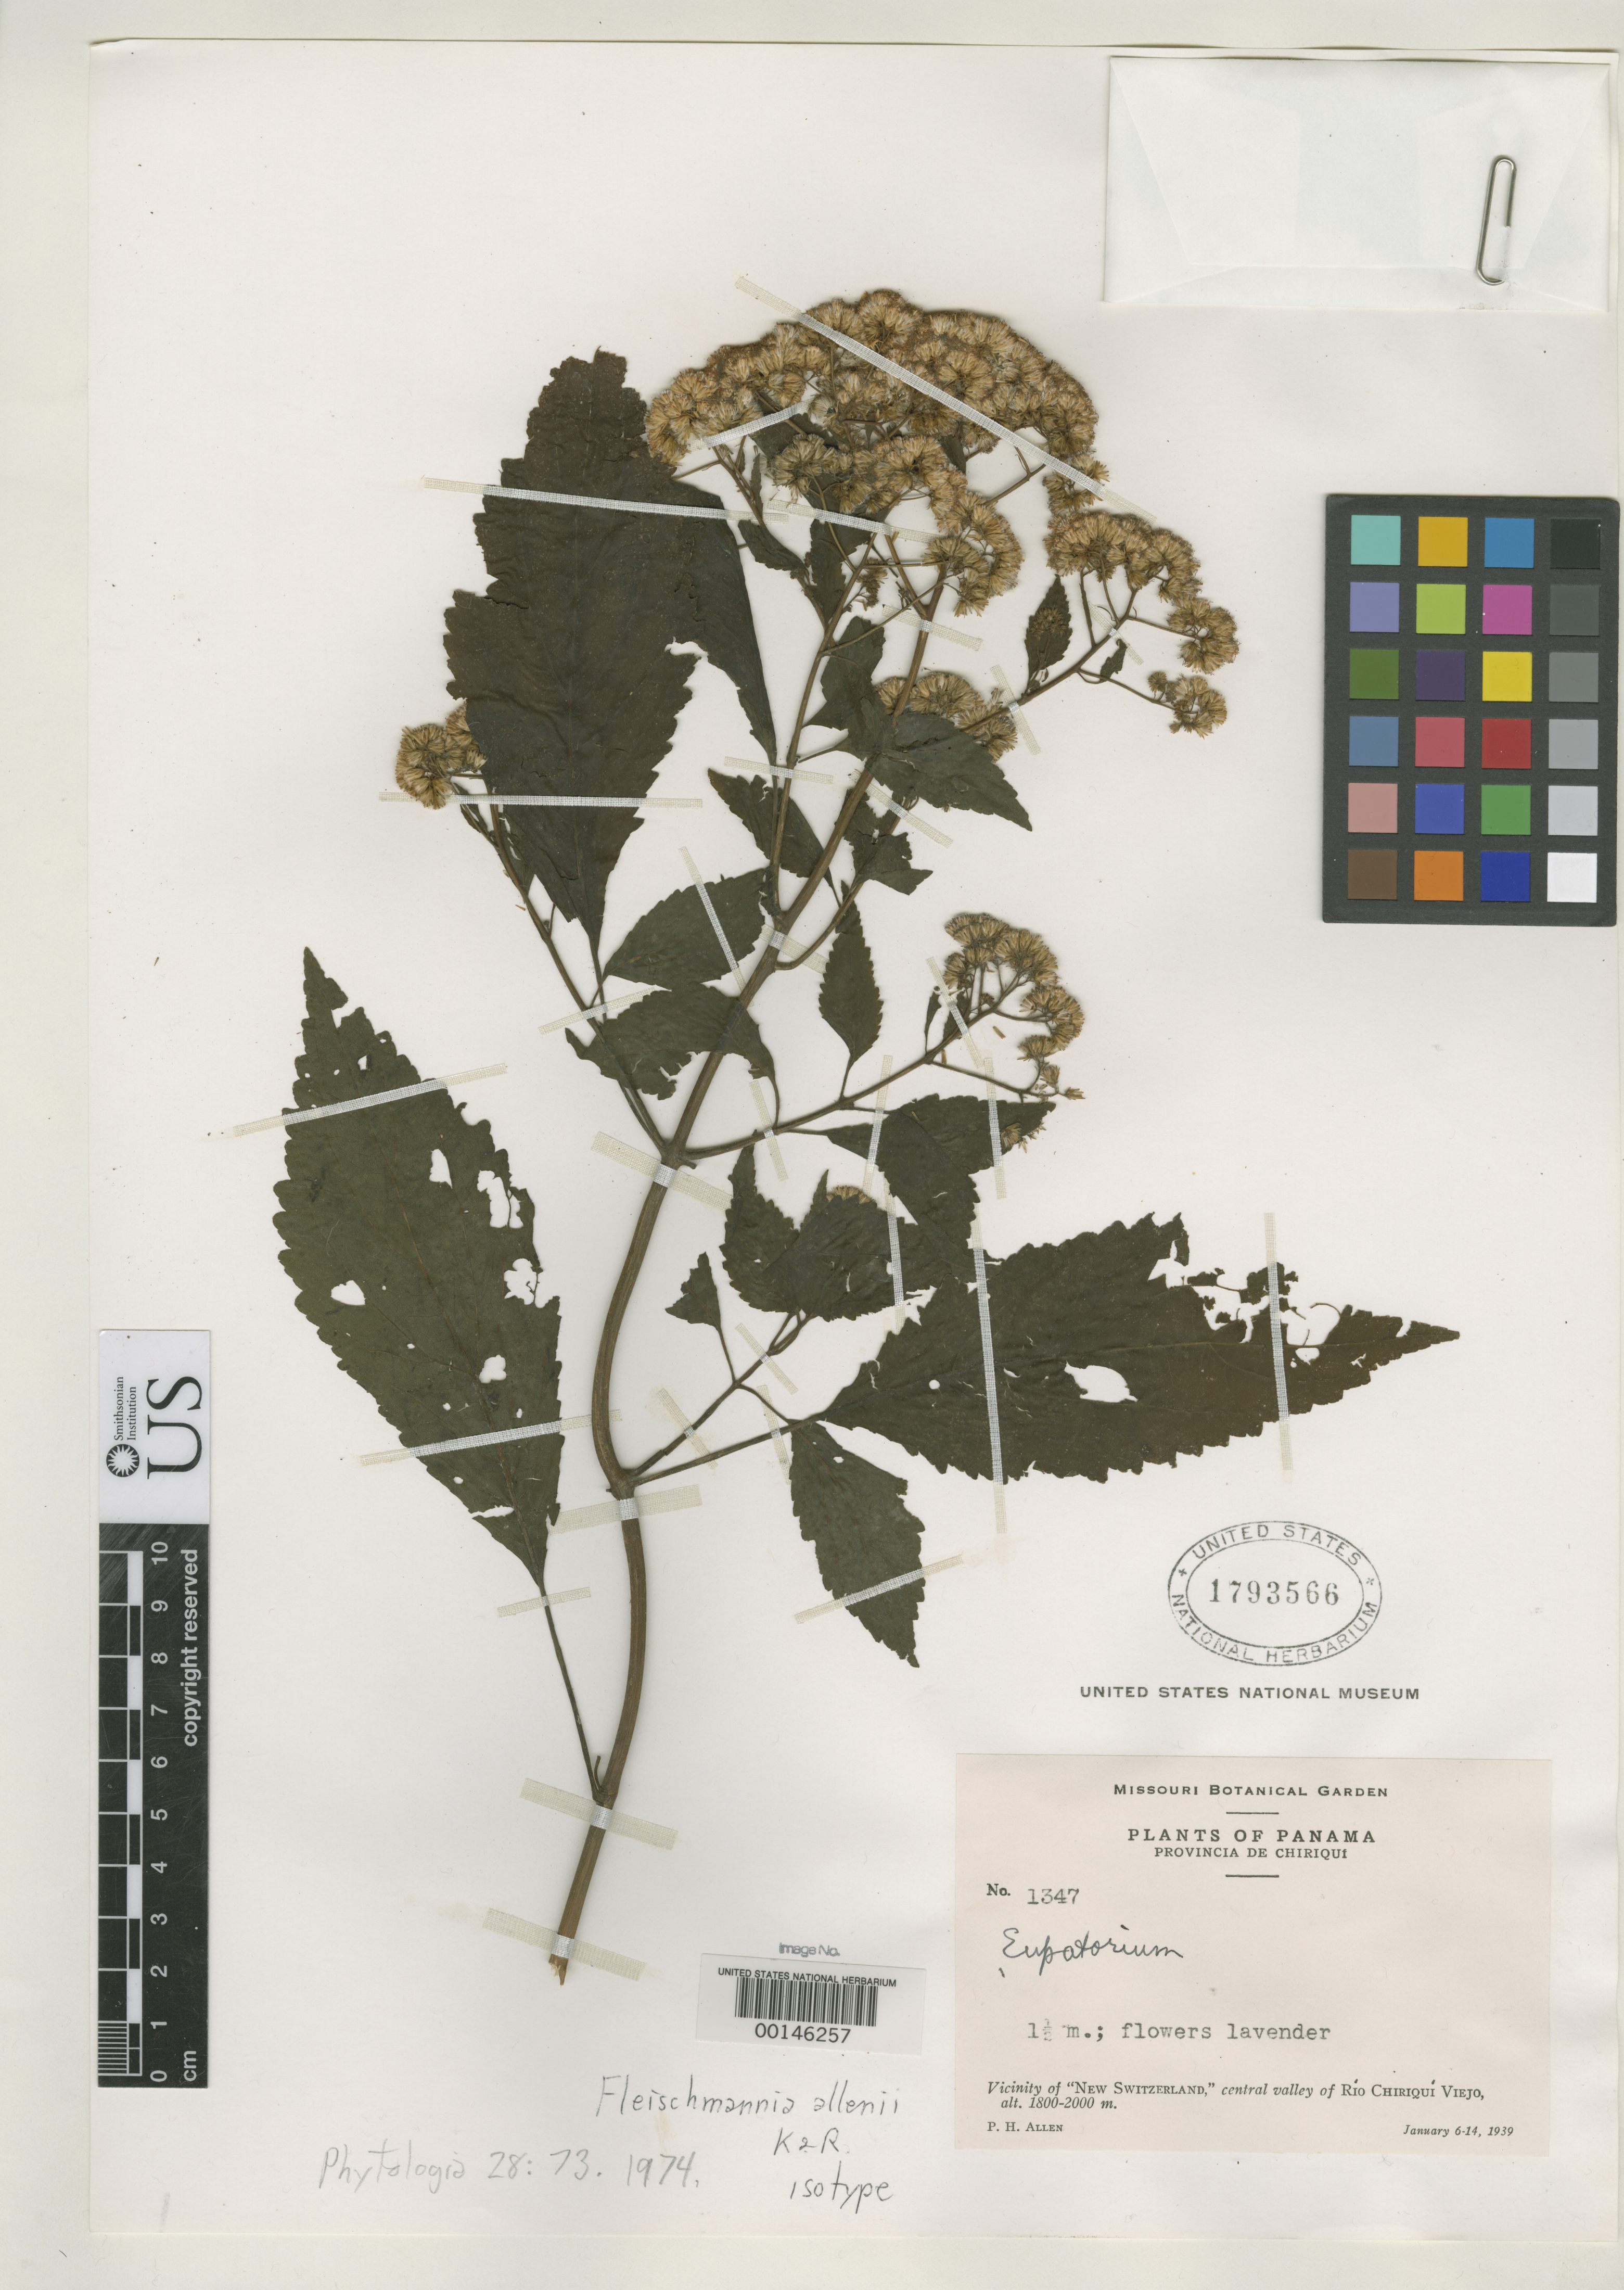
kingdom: Plantae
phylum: Tracheophyta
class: Magnoliopsida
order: Asterales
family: Asteraceae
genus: Fleischmannia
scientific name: Fleischmannia allenii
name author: R.M. King & H. Rob.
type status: Isotype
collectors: P. H. Allen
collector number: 1347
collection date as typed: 06 Jan 1939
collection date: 1939-01-06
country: Panama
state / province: Chiriquí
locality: Vicinity of New Switzerland, Central Valley of Rio Chiriqui Viejo.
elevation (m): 1800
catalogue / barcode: US 1793566